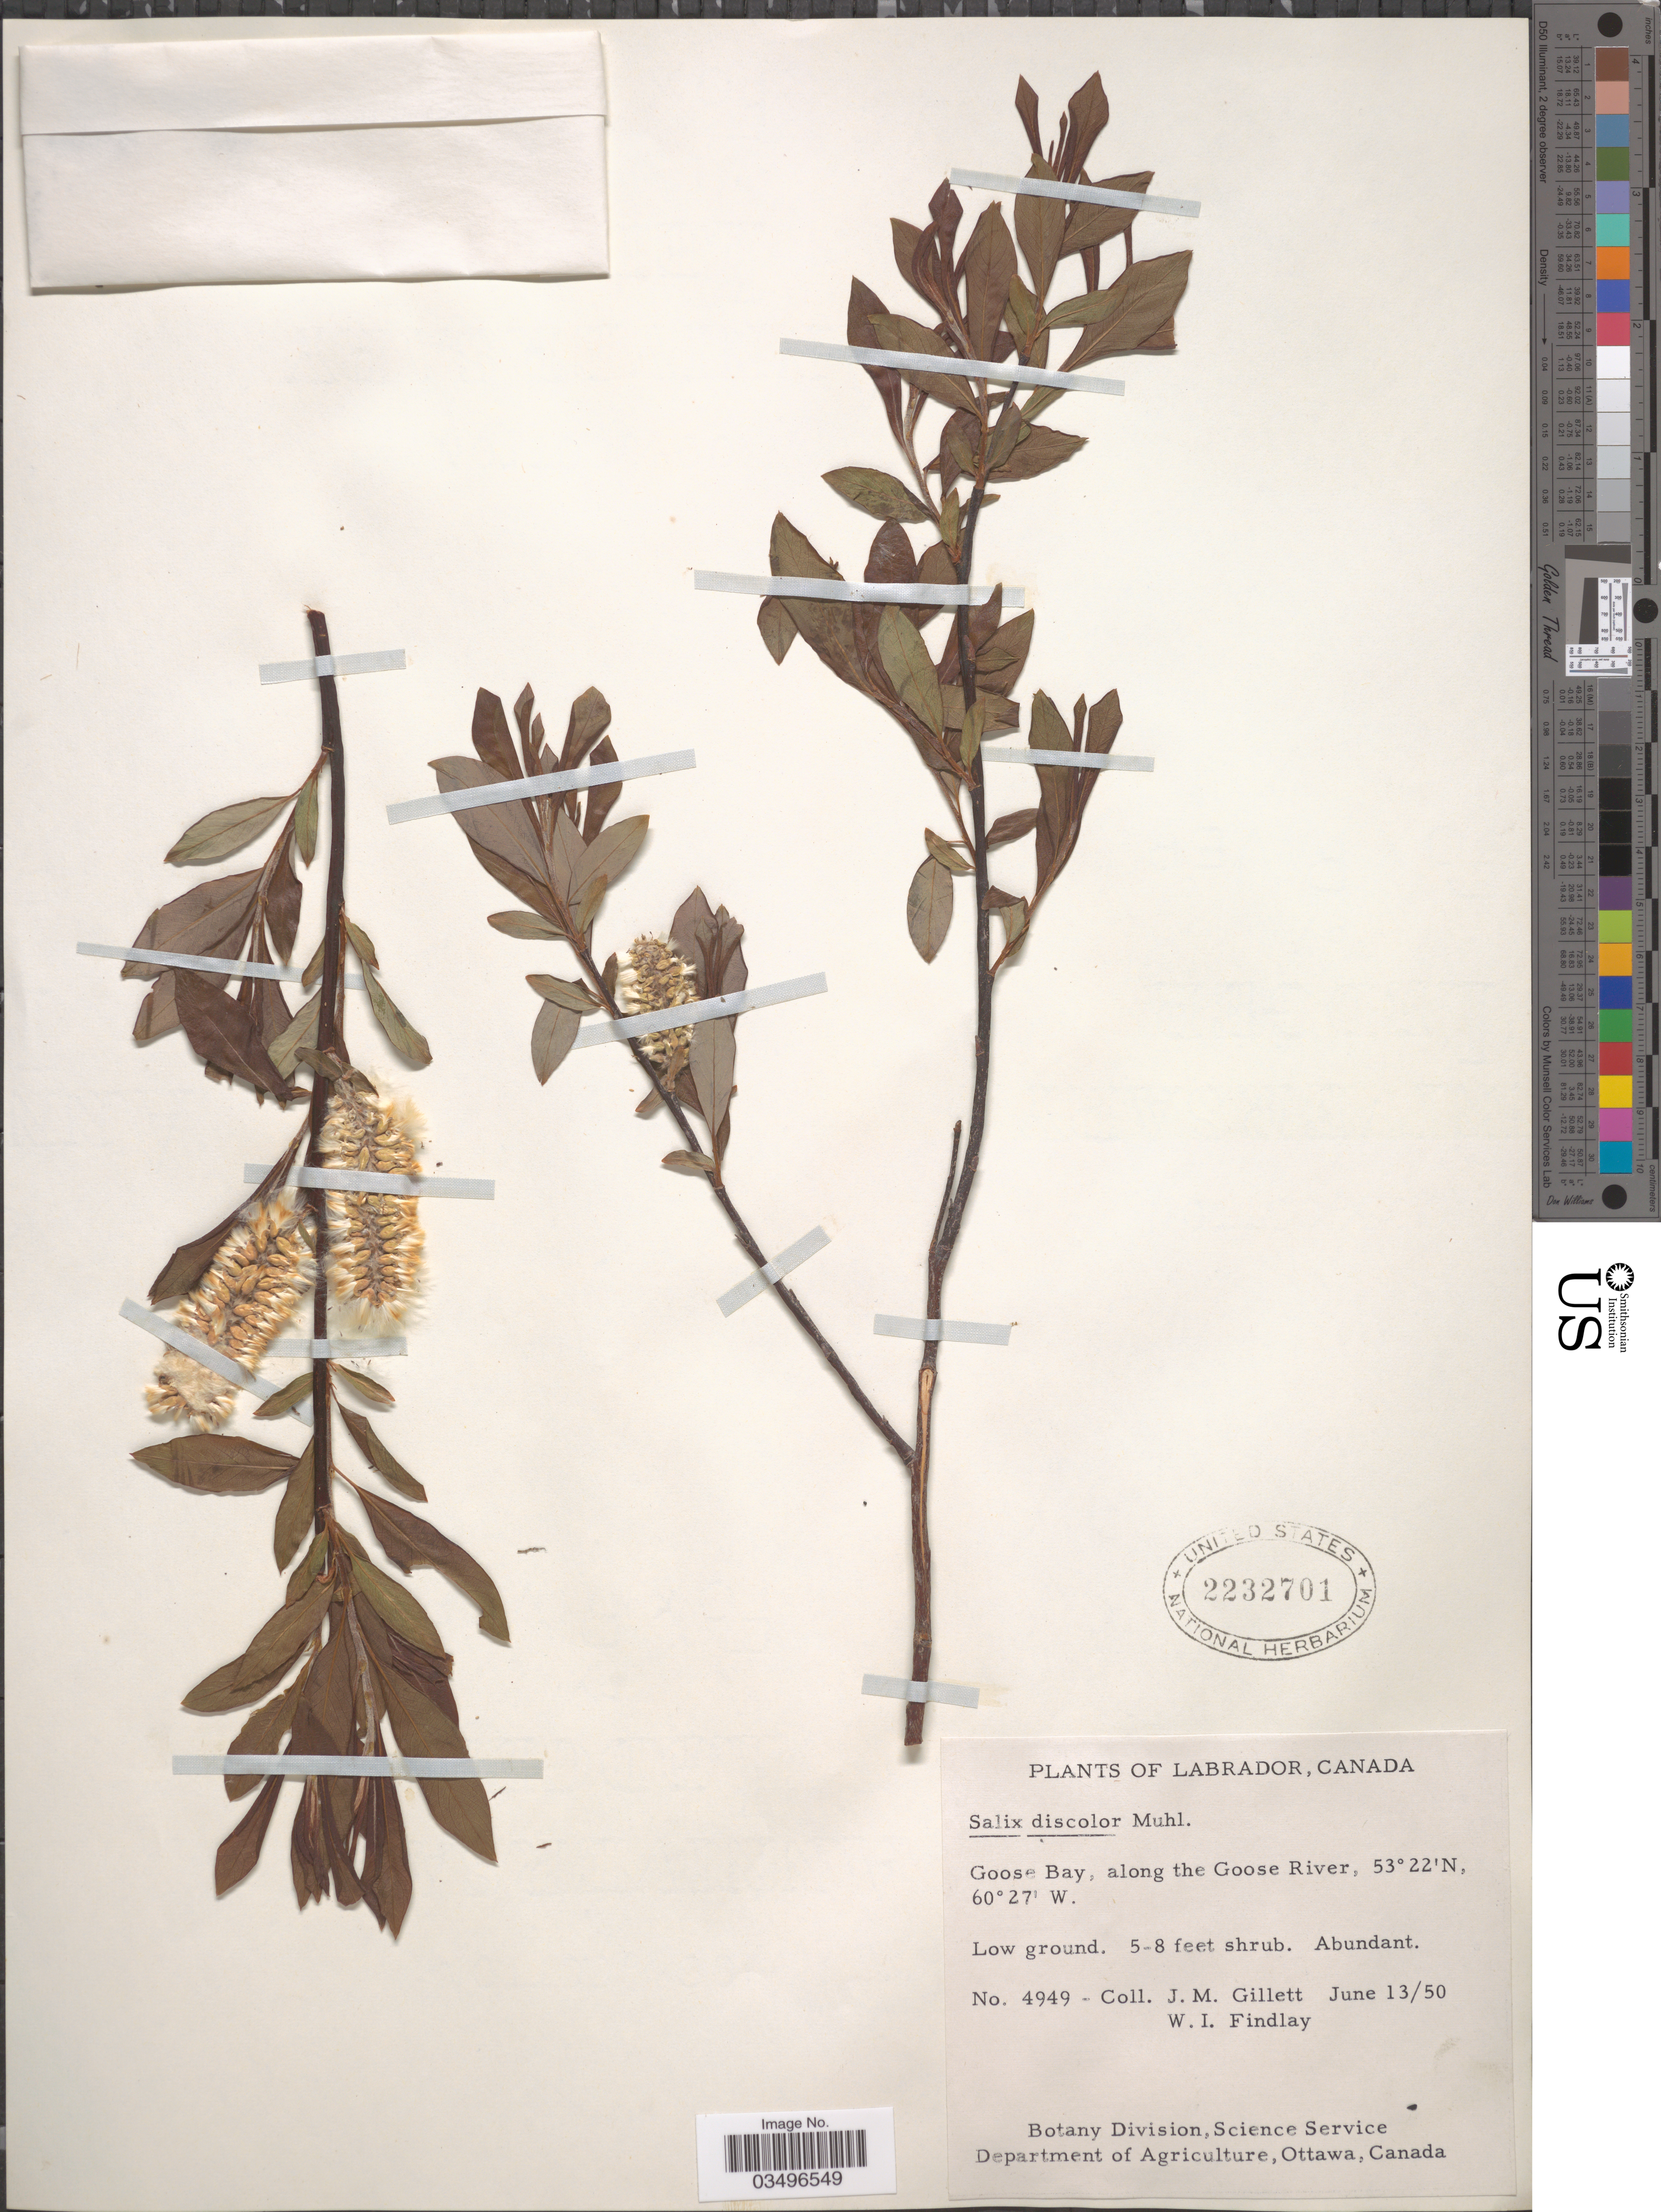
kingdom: Plantae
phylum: Tracheophyta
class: Magnoliopsida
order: Malpighiales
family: Salicaceae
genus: Salix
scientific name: Salix discolor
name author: Muhl.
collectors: J. M. Gillett & W. Findlay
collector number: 4949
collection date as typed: Transcribed d/m/y: 13/6/50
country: Canada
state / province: Newfoundland and Labrador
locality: Labrador. Goose Bay, along the Goose River.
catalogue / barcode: US 2232701